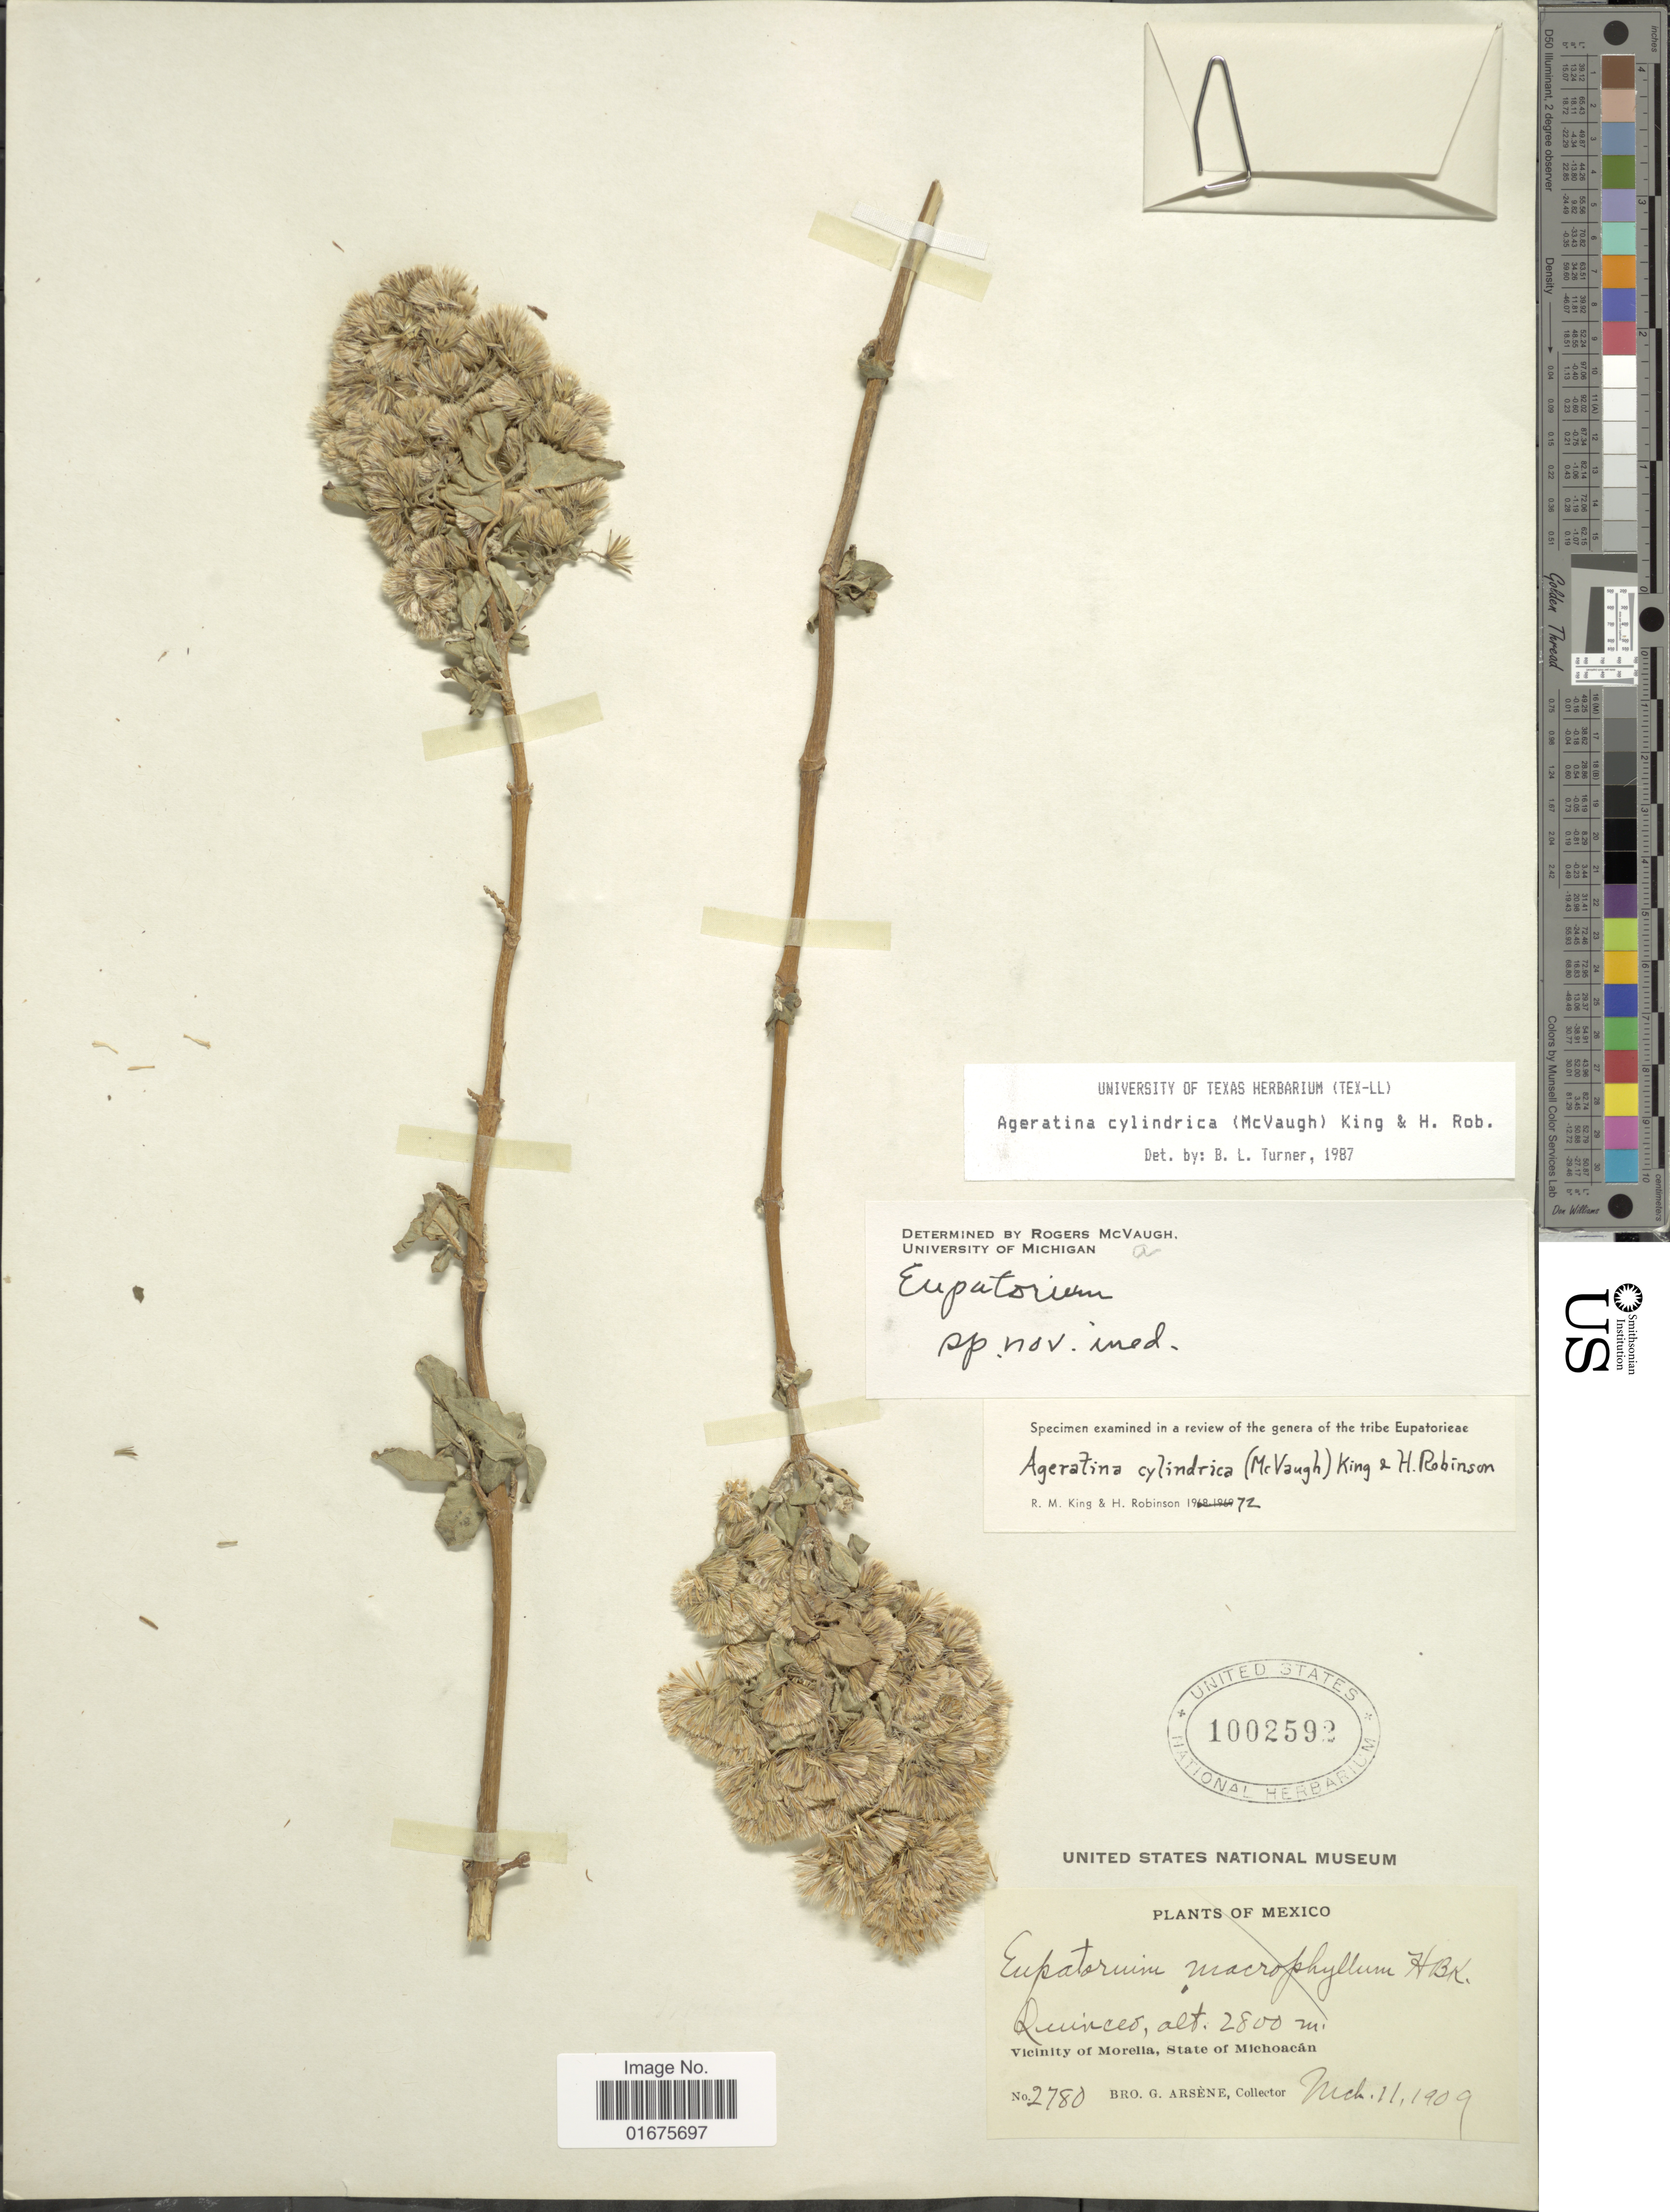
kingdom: Plantae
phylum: Tracheophyta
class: Magnoliopsida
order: Asterales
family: Asteraceae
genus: Ageratina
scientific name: Ageratina cylindrica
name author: (Mc Vaugh) R.M. King & H. Rob.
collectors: Bro. G. Arsène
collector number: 2780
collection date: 1909-03-11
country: Mexico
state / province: Michoacán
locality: Quinceo, Vicinity of Morelia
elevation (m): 2800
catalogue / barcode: US 1002592